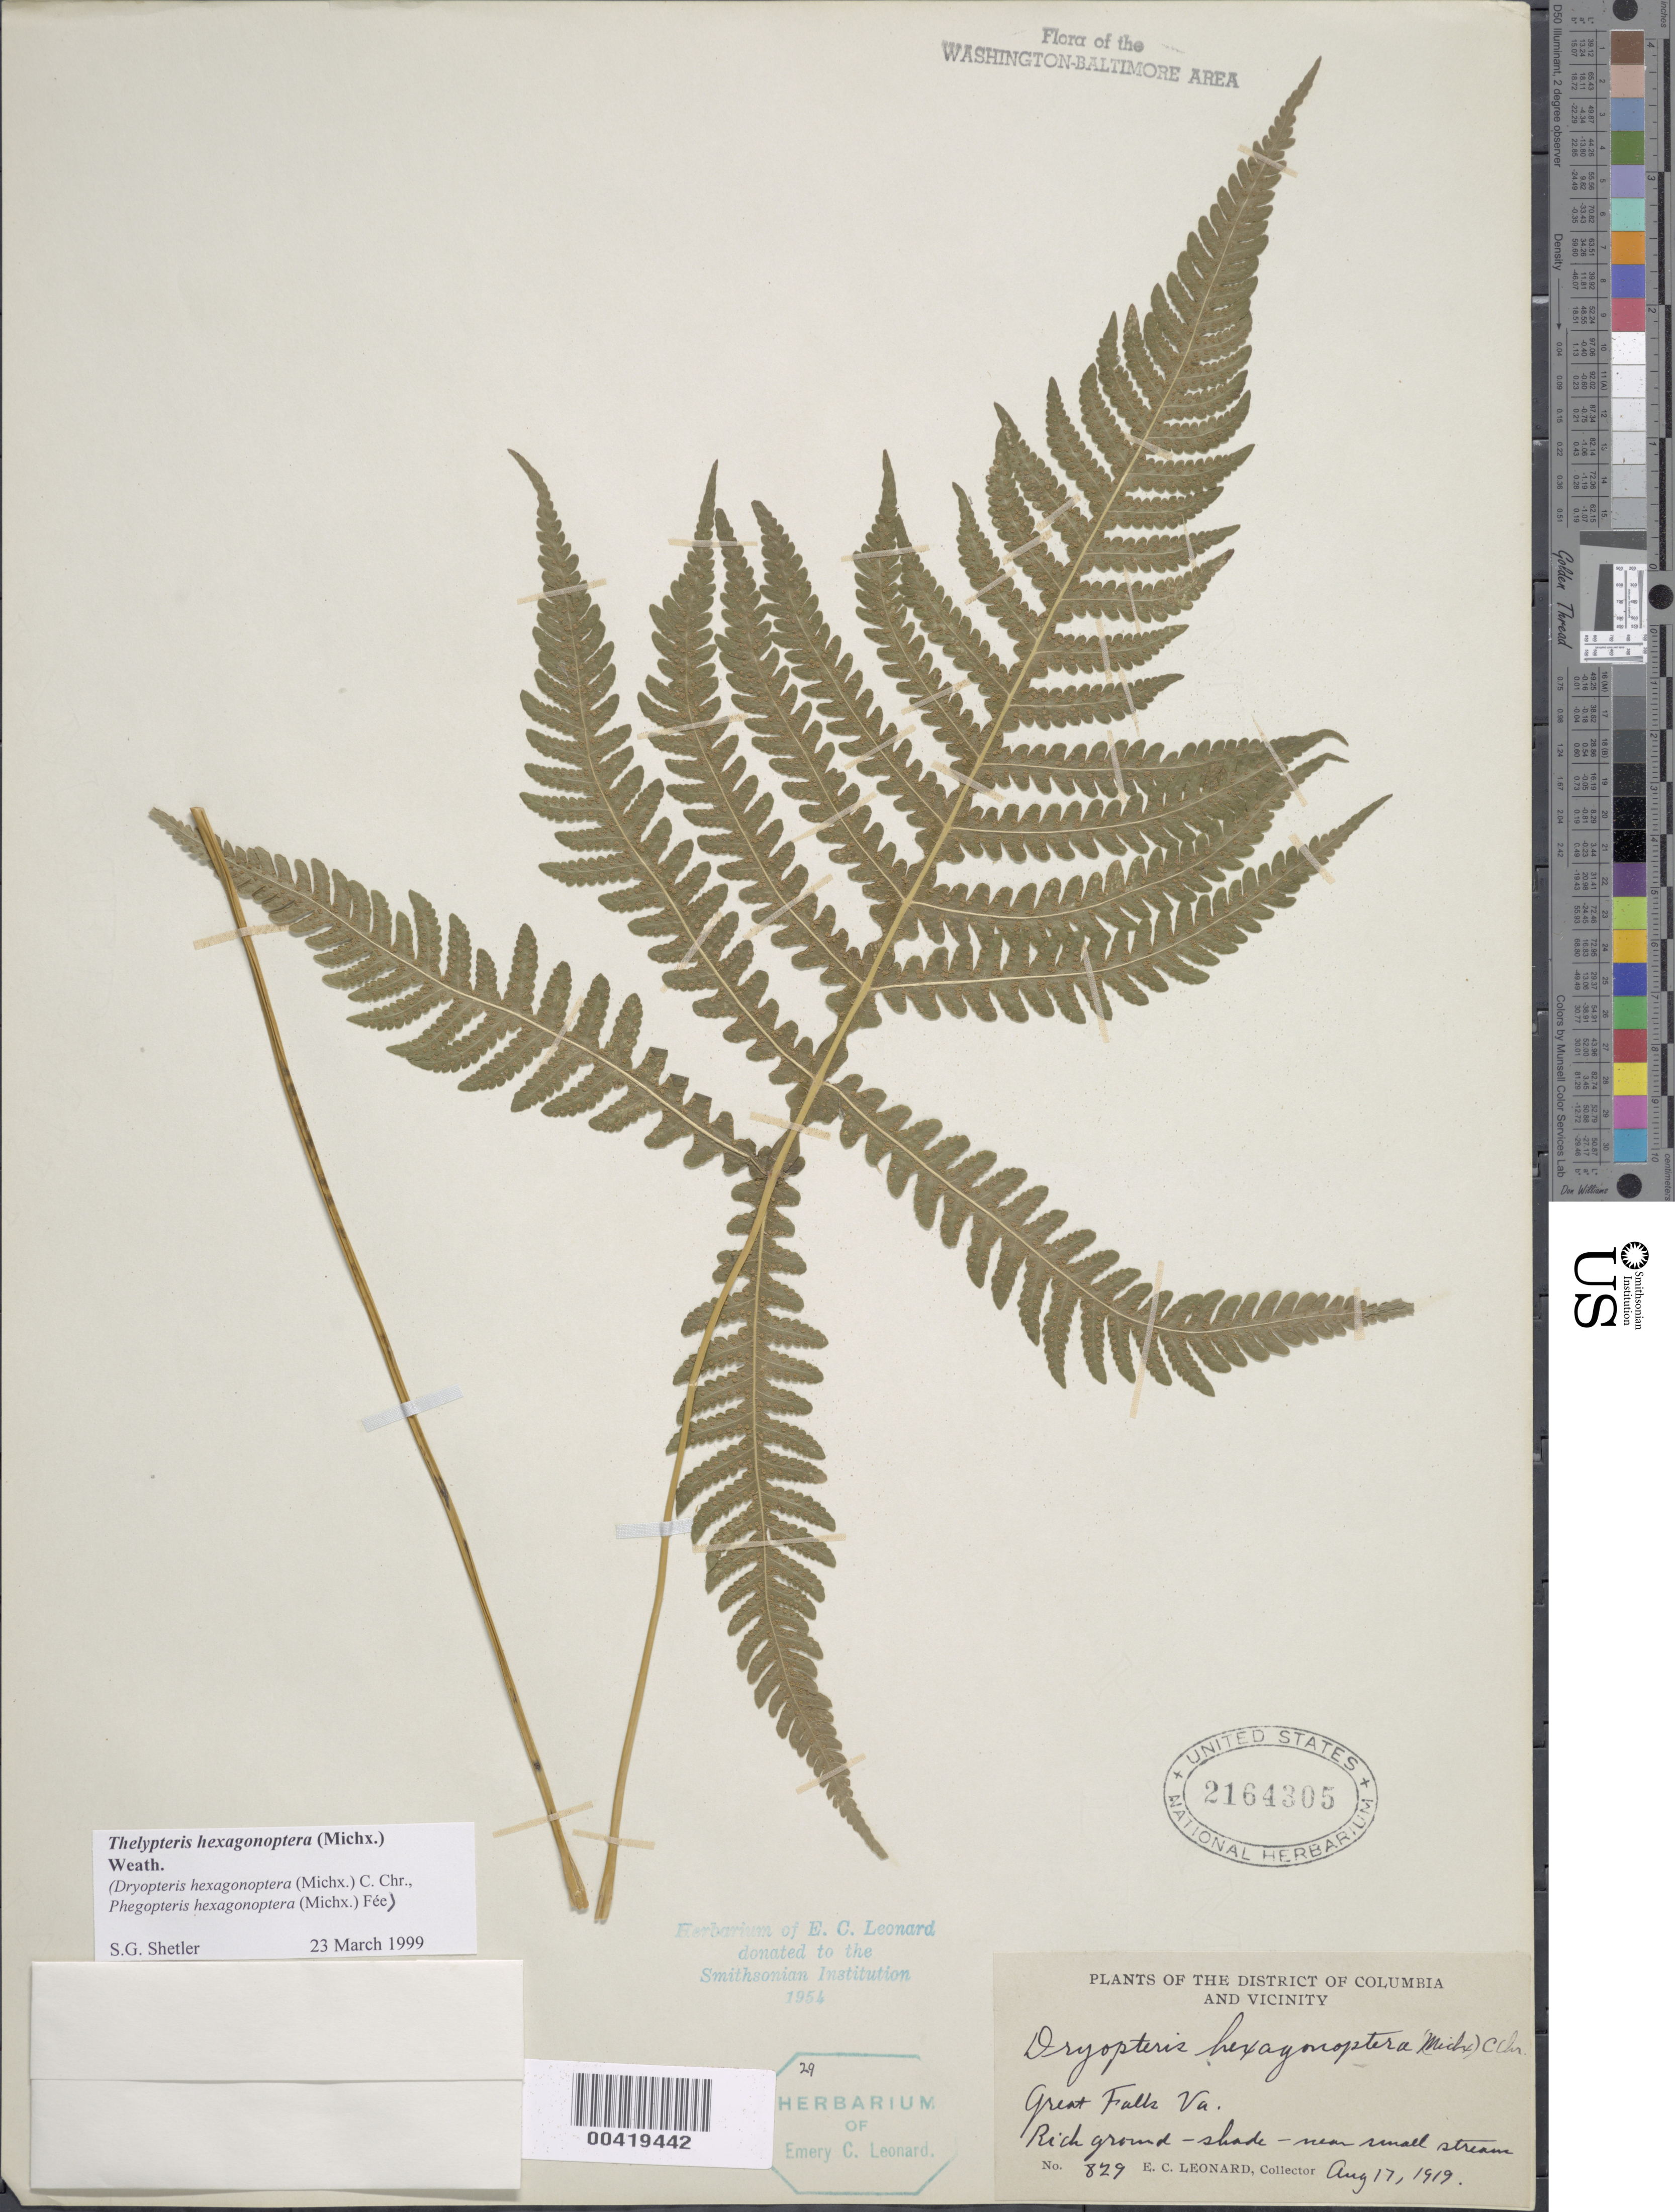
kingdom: Plantae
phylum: Tracheophyta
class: Polypodiopsida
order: Polypodiales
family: Thelypteridaceae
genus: Phegopteris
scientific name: Phegopteris hexagonoptera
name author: (Michx.) Fée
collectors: E. C. Leonard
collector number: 829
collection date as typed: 17 Aug 1919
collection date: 1919-08-17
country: United States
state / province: Virginia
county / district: Fairfax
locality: Great Falls C. and O. Canal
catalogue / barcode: US 2164305